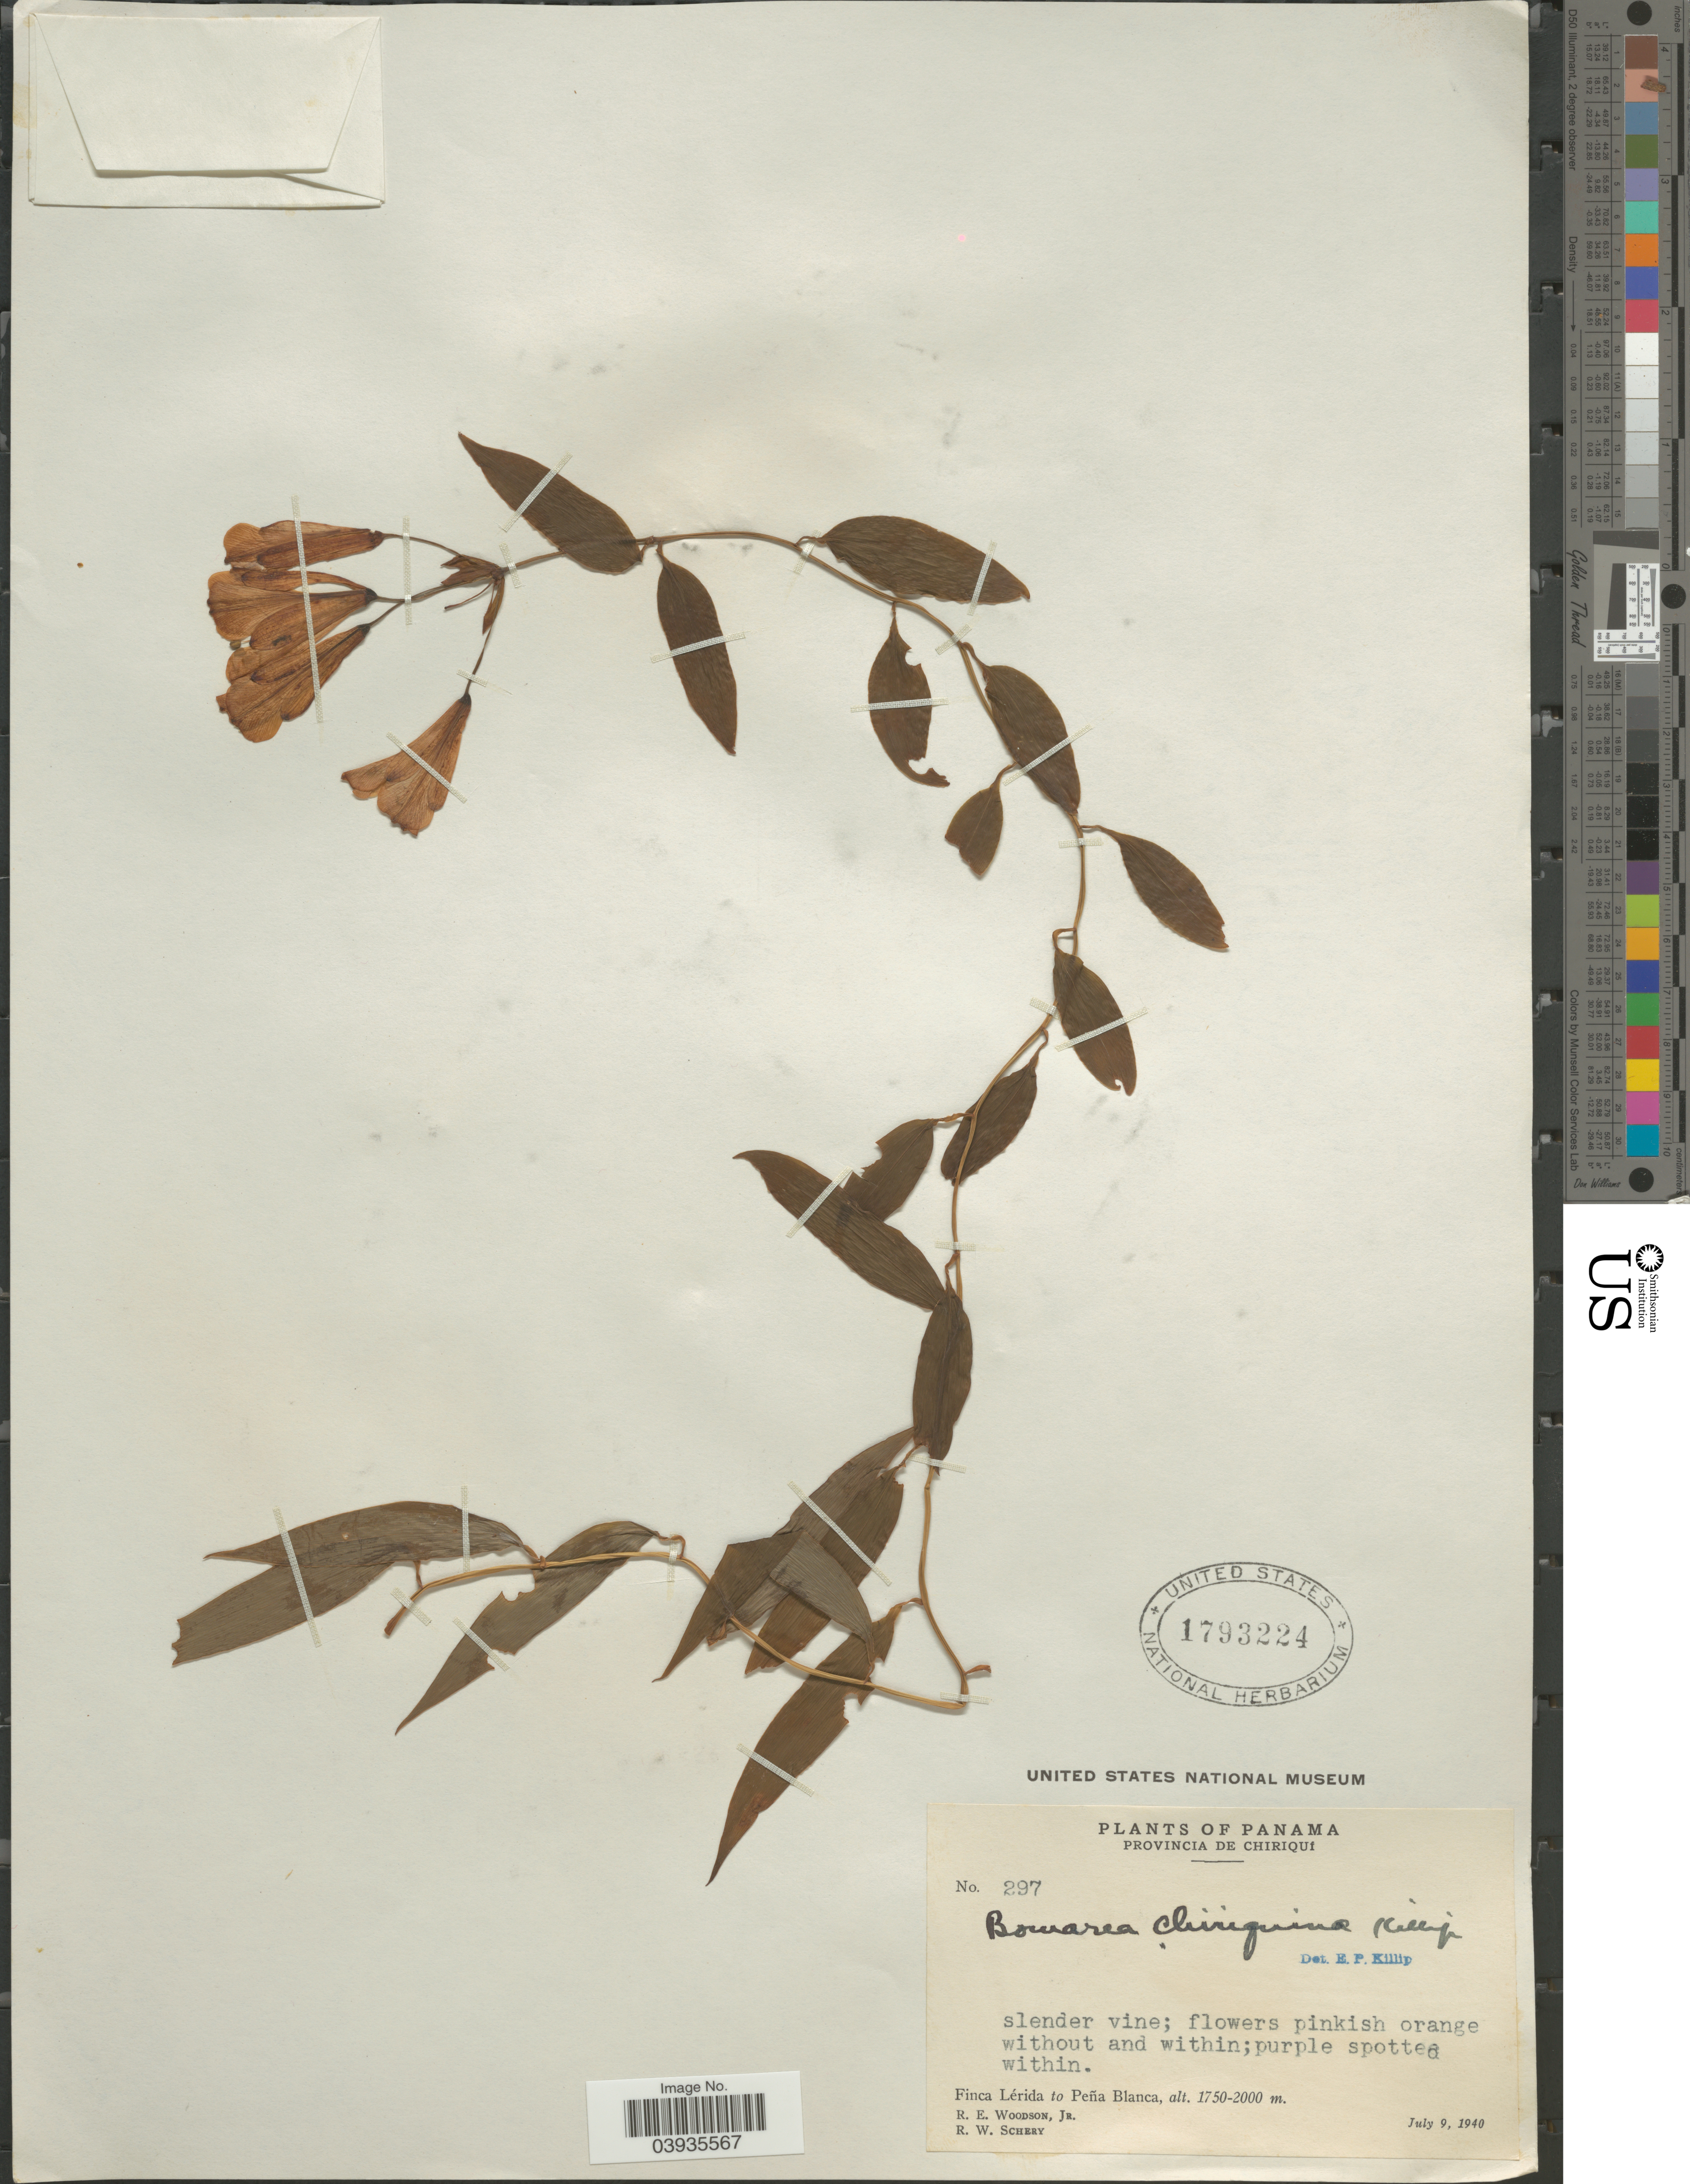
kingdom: Plantae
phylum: Tracheophyta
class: Liliopsida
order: Liliales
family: Alstroemeriaceae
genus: Bomarea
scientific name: Bomarea chiriquina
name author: Killip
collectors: R. E. Woodson & R. W. Schery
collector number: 297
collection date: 1940-07-09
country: Panama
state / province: Chiriqui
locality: Finca Lérida to Peña Blanca.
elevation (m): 1750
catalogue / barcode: US 1793224